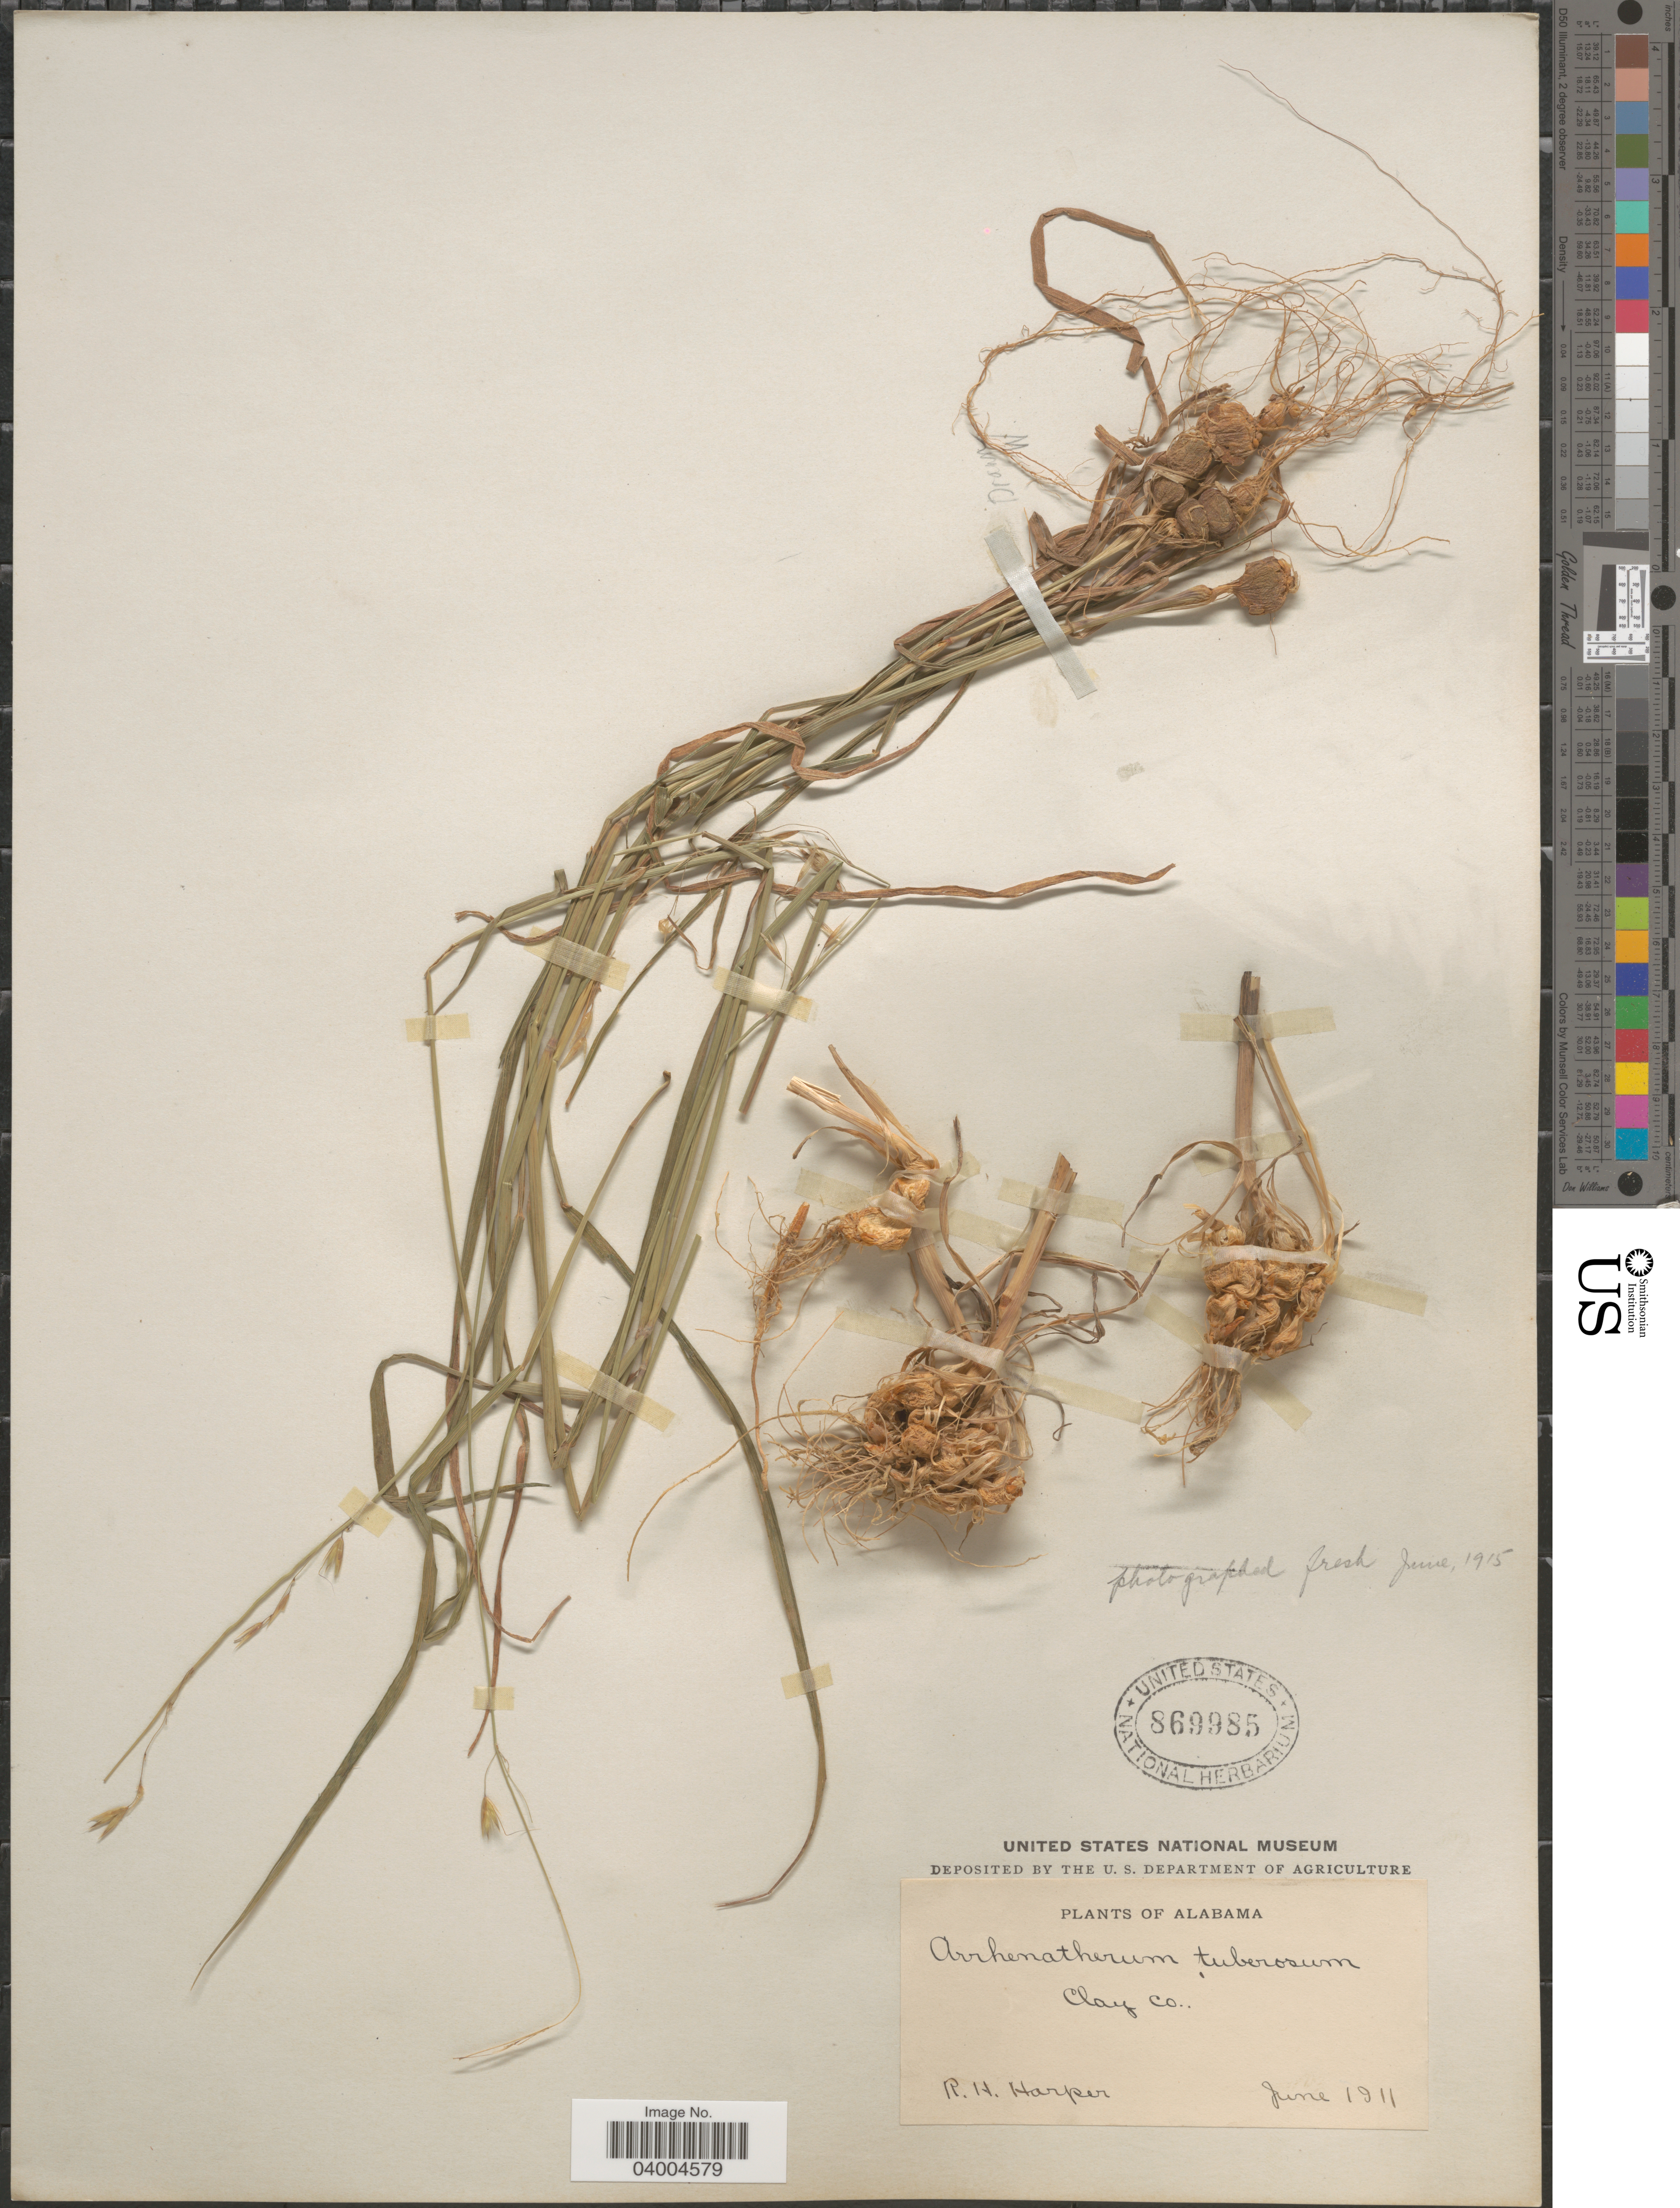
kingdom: Plantae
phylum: Tracheophyta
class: Liliopsida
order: Poales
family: Poaceae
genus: Arrhenatherum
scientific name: Arrhenatherum elatius var. biaristatum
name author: (Peterm.) Peterm.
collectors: R. H. Harper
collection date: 1911-06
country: United States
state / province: Alabama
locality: Clay Co.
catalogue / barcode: US 869985